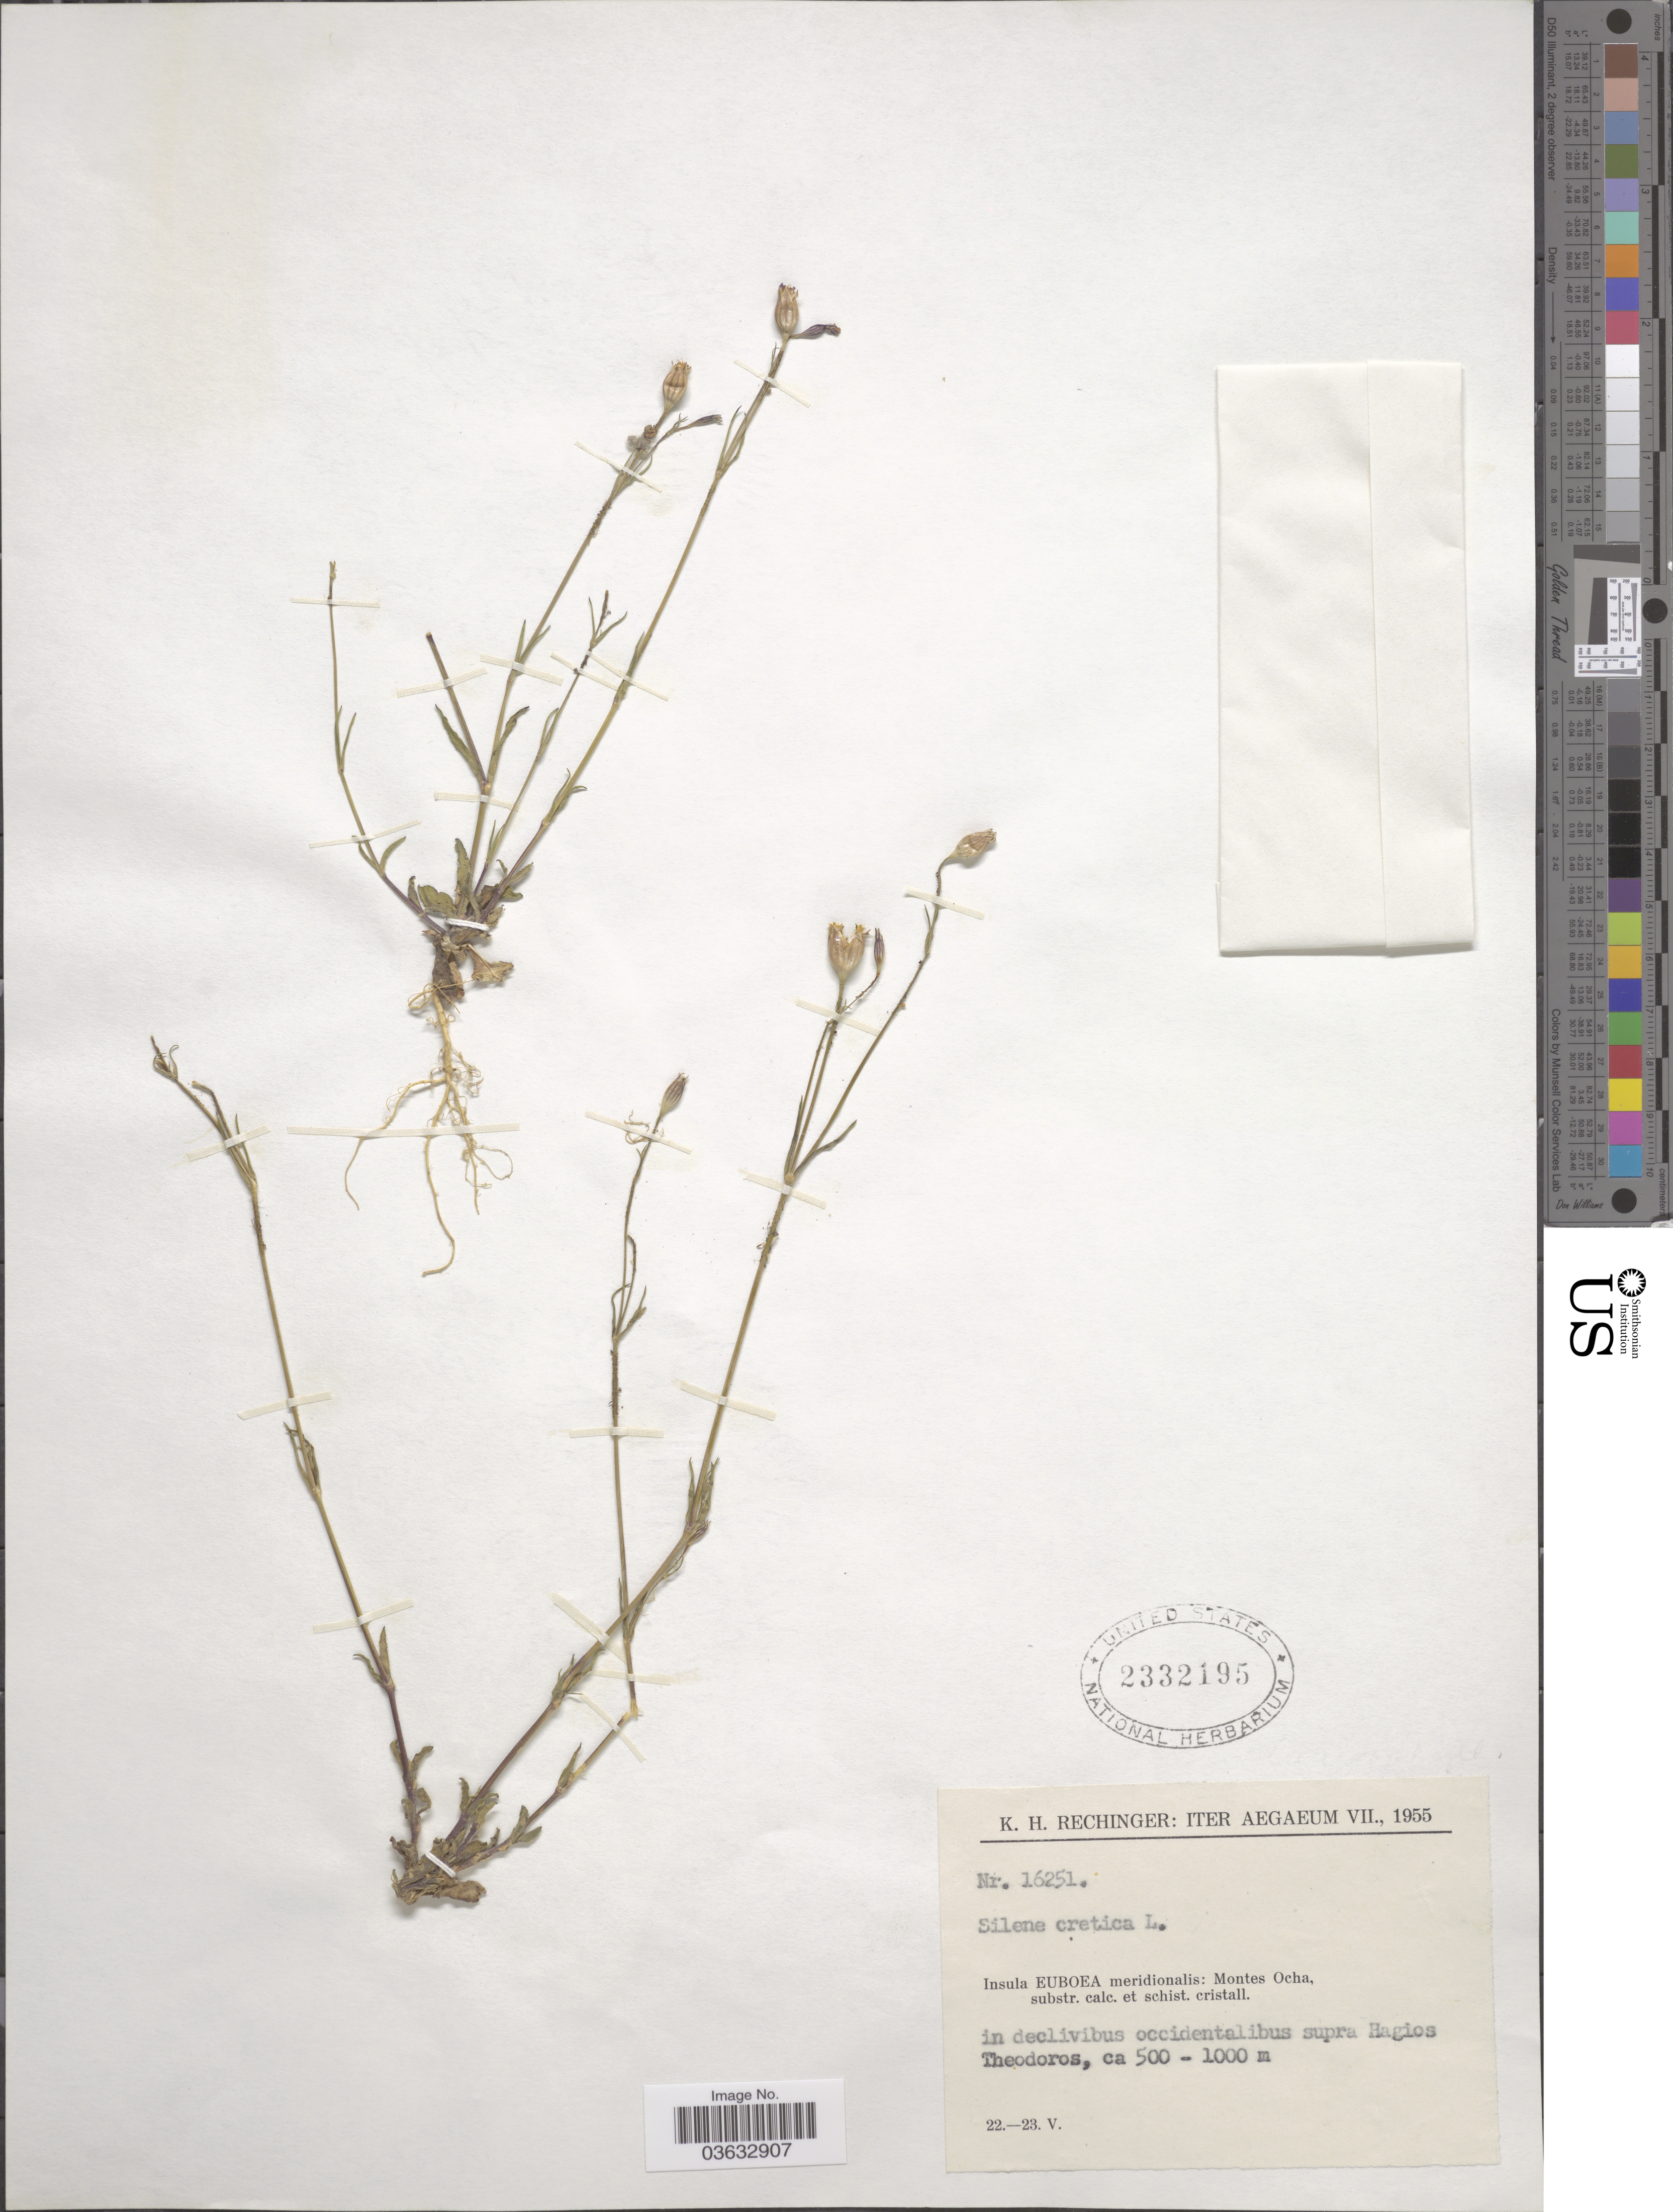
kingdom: Plantae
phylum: Tracheophyta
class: Magnoliopsida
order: Caryophyllales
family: Caryophyllaceae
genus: Silene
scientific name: Silene cretica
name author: L.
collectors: K. H. Rechinger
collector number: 16251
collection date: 1955-05-22/1955-05-23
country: Greece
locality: Aegaeum. Insula Euboea meridionalis: Montes Ocha, substr. calc. et schist. cristall. In declivibus occidentalibus supra Hagios Theodoros.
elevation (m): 500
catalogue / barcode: US 2332195